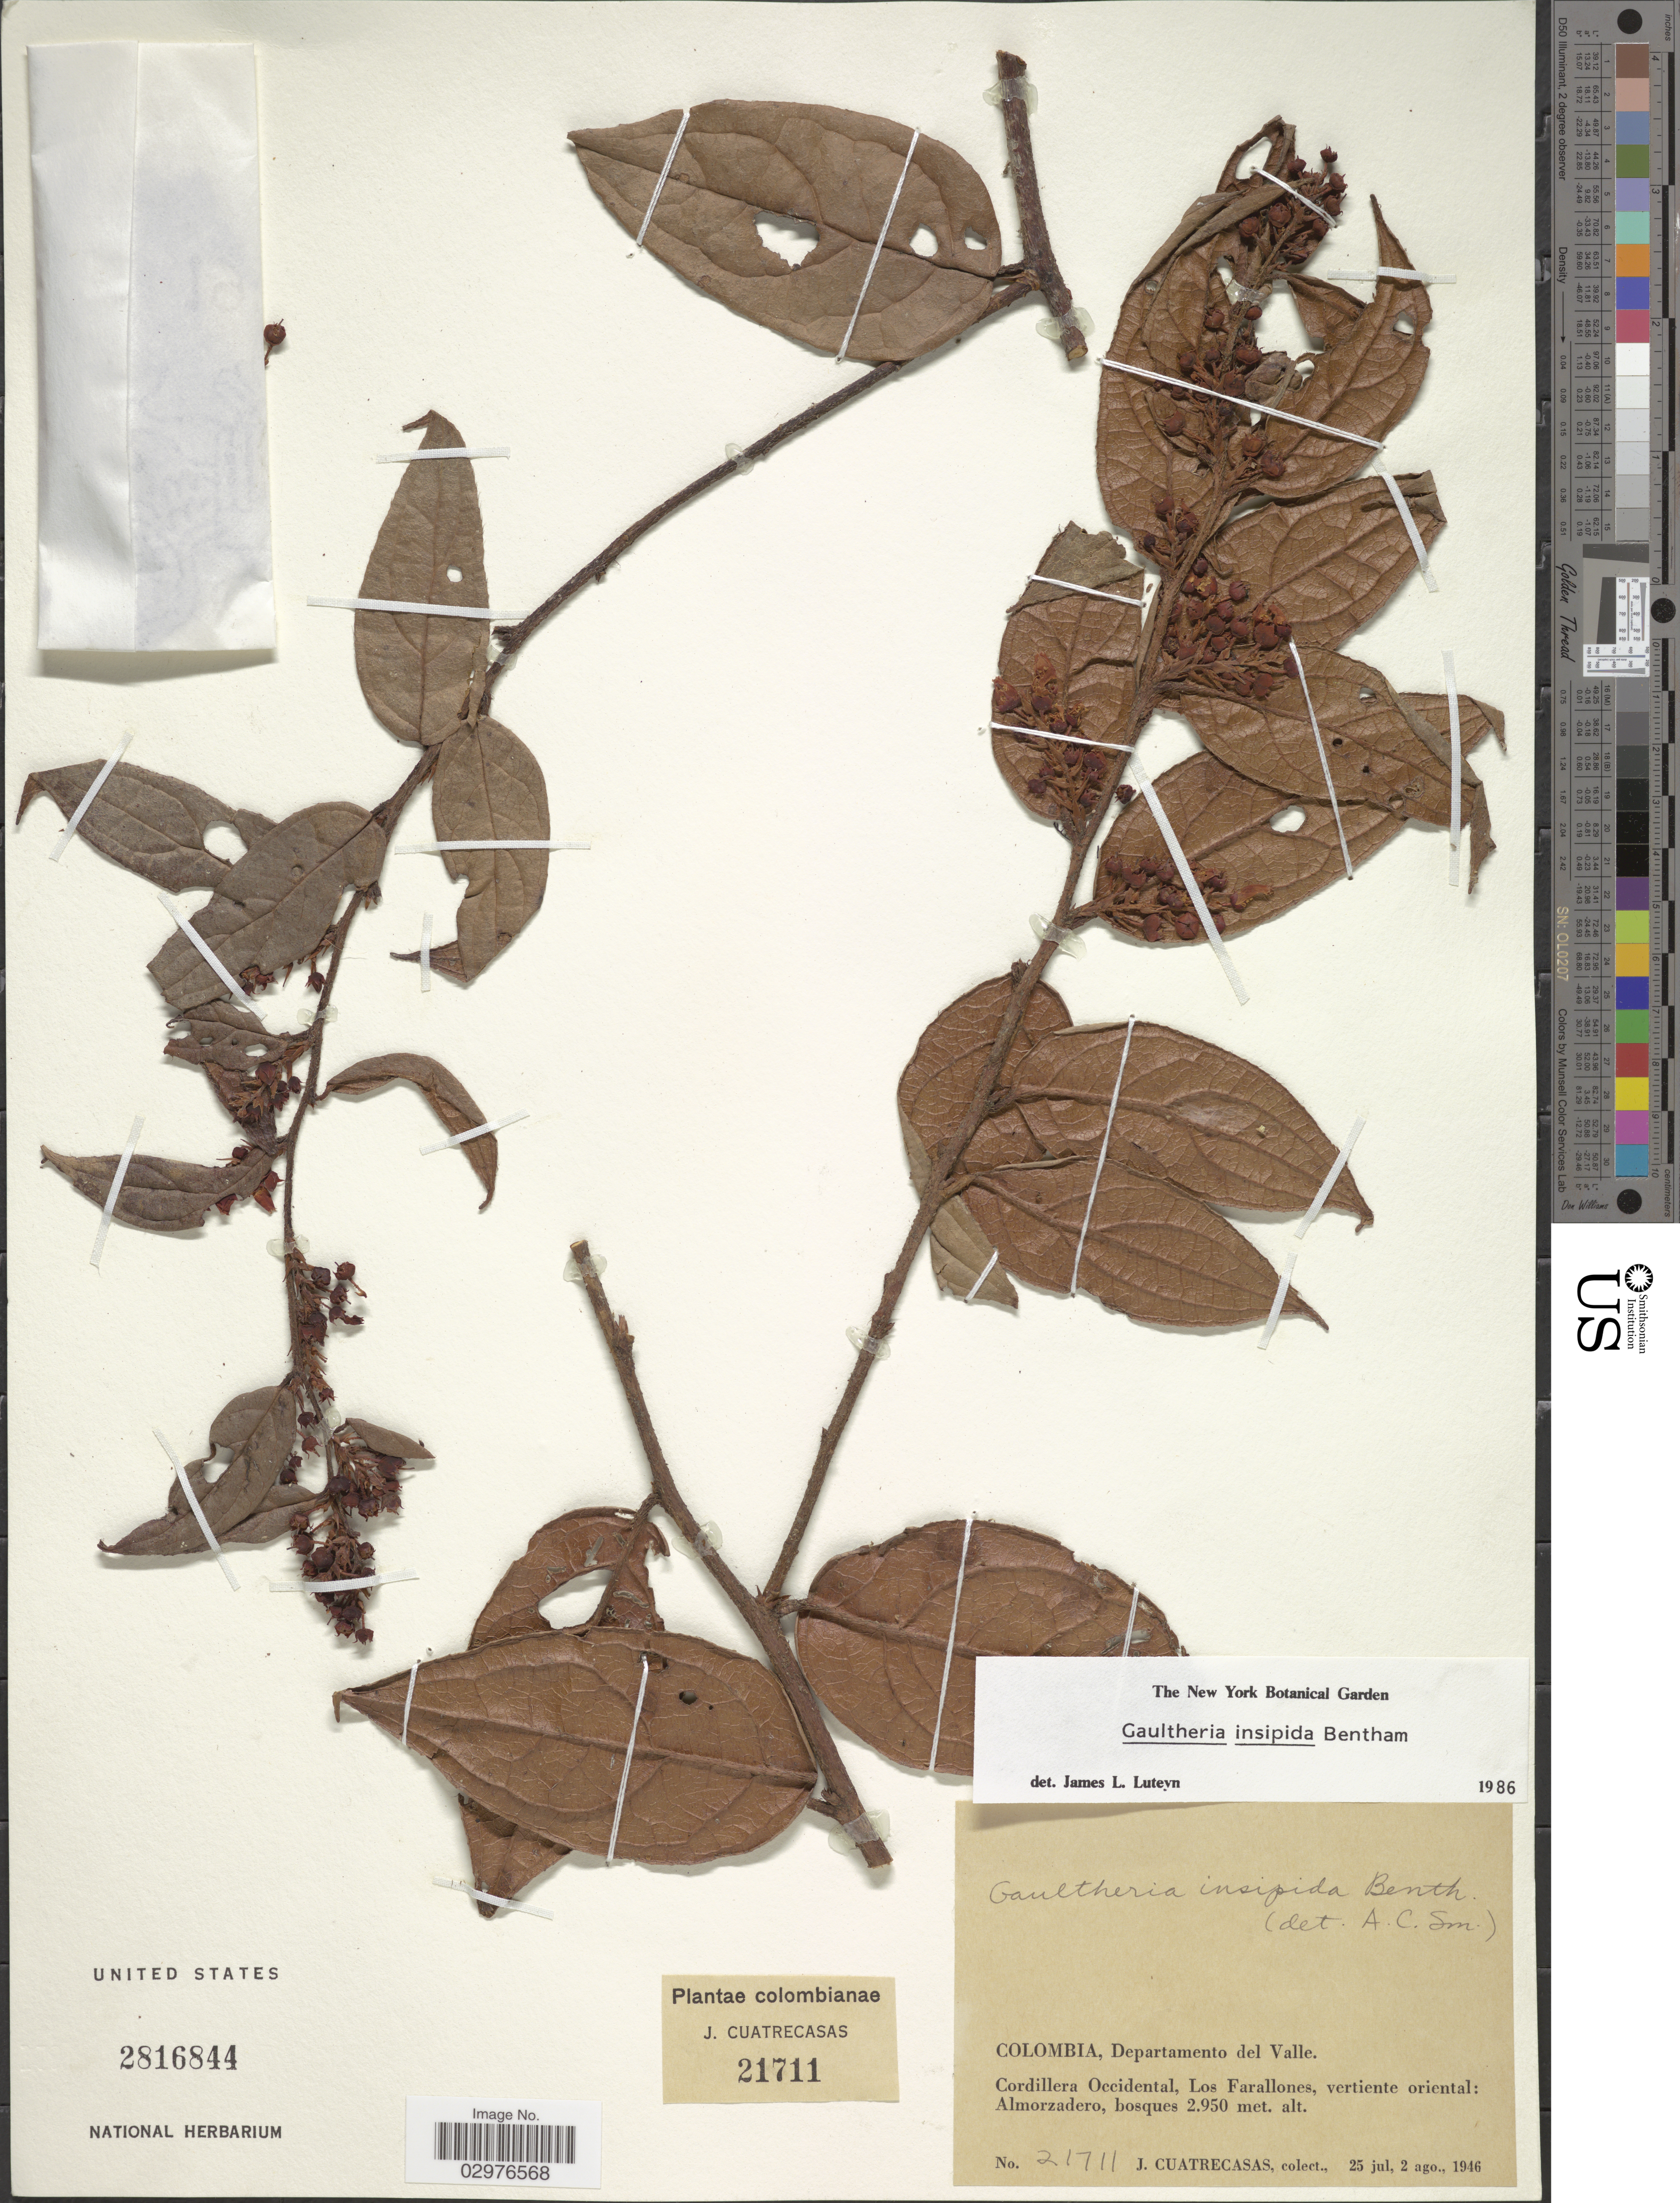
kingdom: Plantae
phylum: Tracheophyta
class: Magnoliopsida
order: Ericales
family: Ericaceae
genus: Gaultheria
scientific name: Gaultheria insipida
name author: Benth.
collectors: J. Cuatrecasas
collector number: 21711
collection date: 1946-07-25/1946-08-02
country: Colombia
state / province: Valle del Cauca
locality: Departamento del Valle. Cordillera Occidental, Los Farallones, vertiente oriental: Almorzadero.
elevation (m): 2950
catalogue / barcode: US 2816844